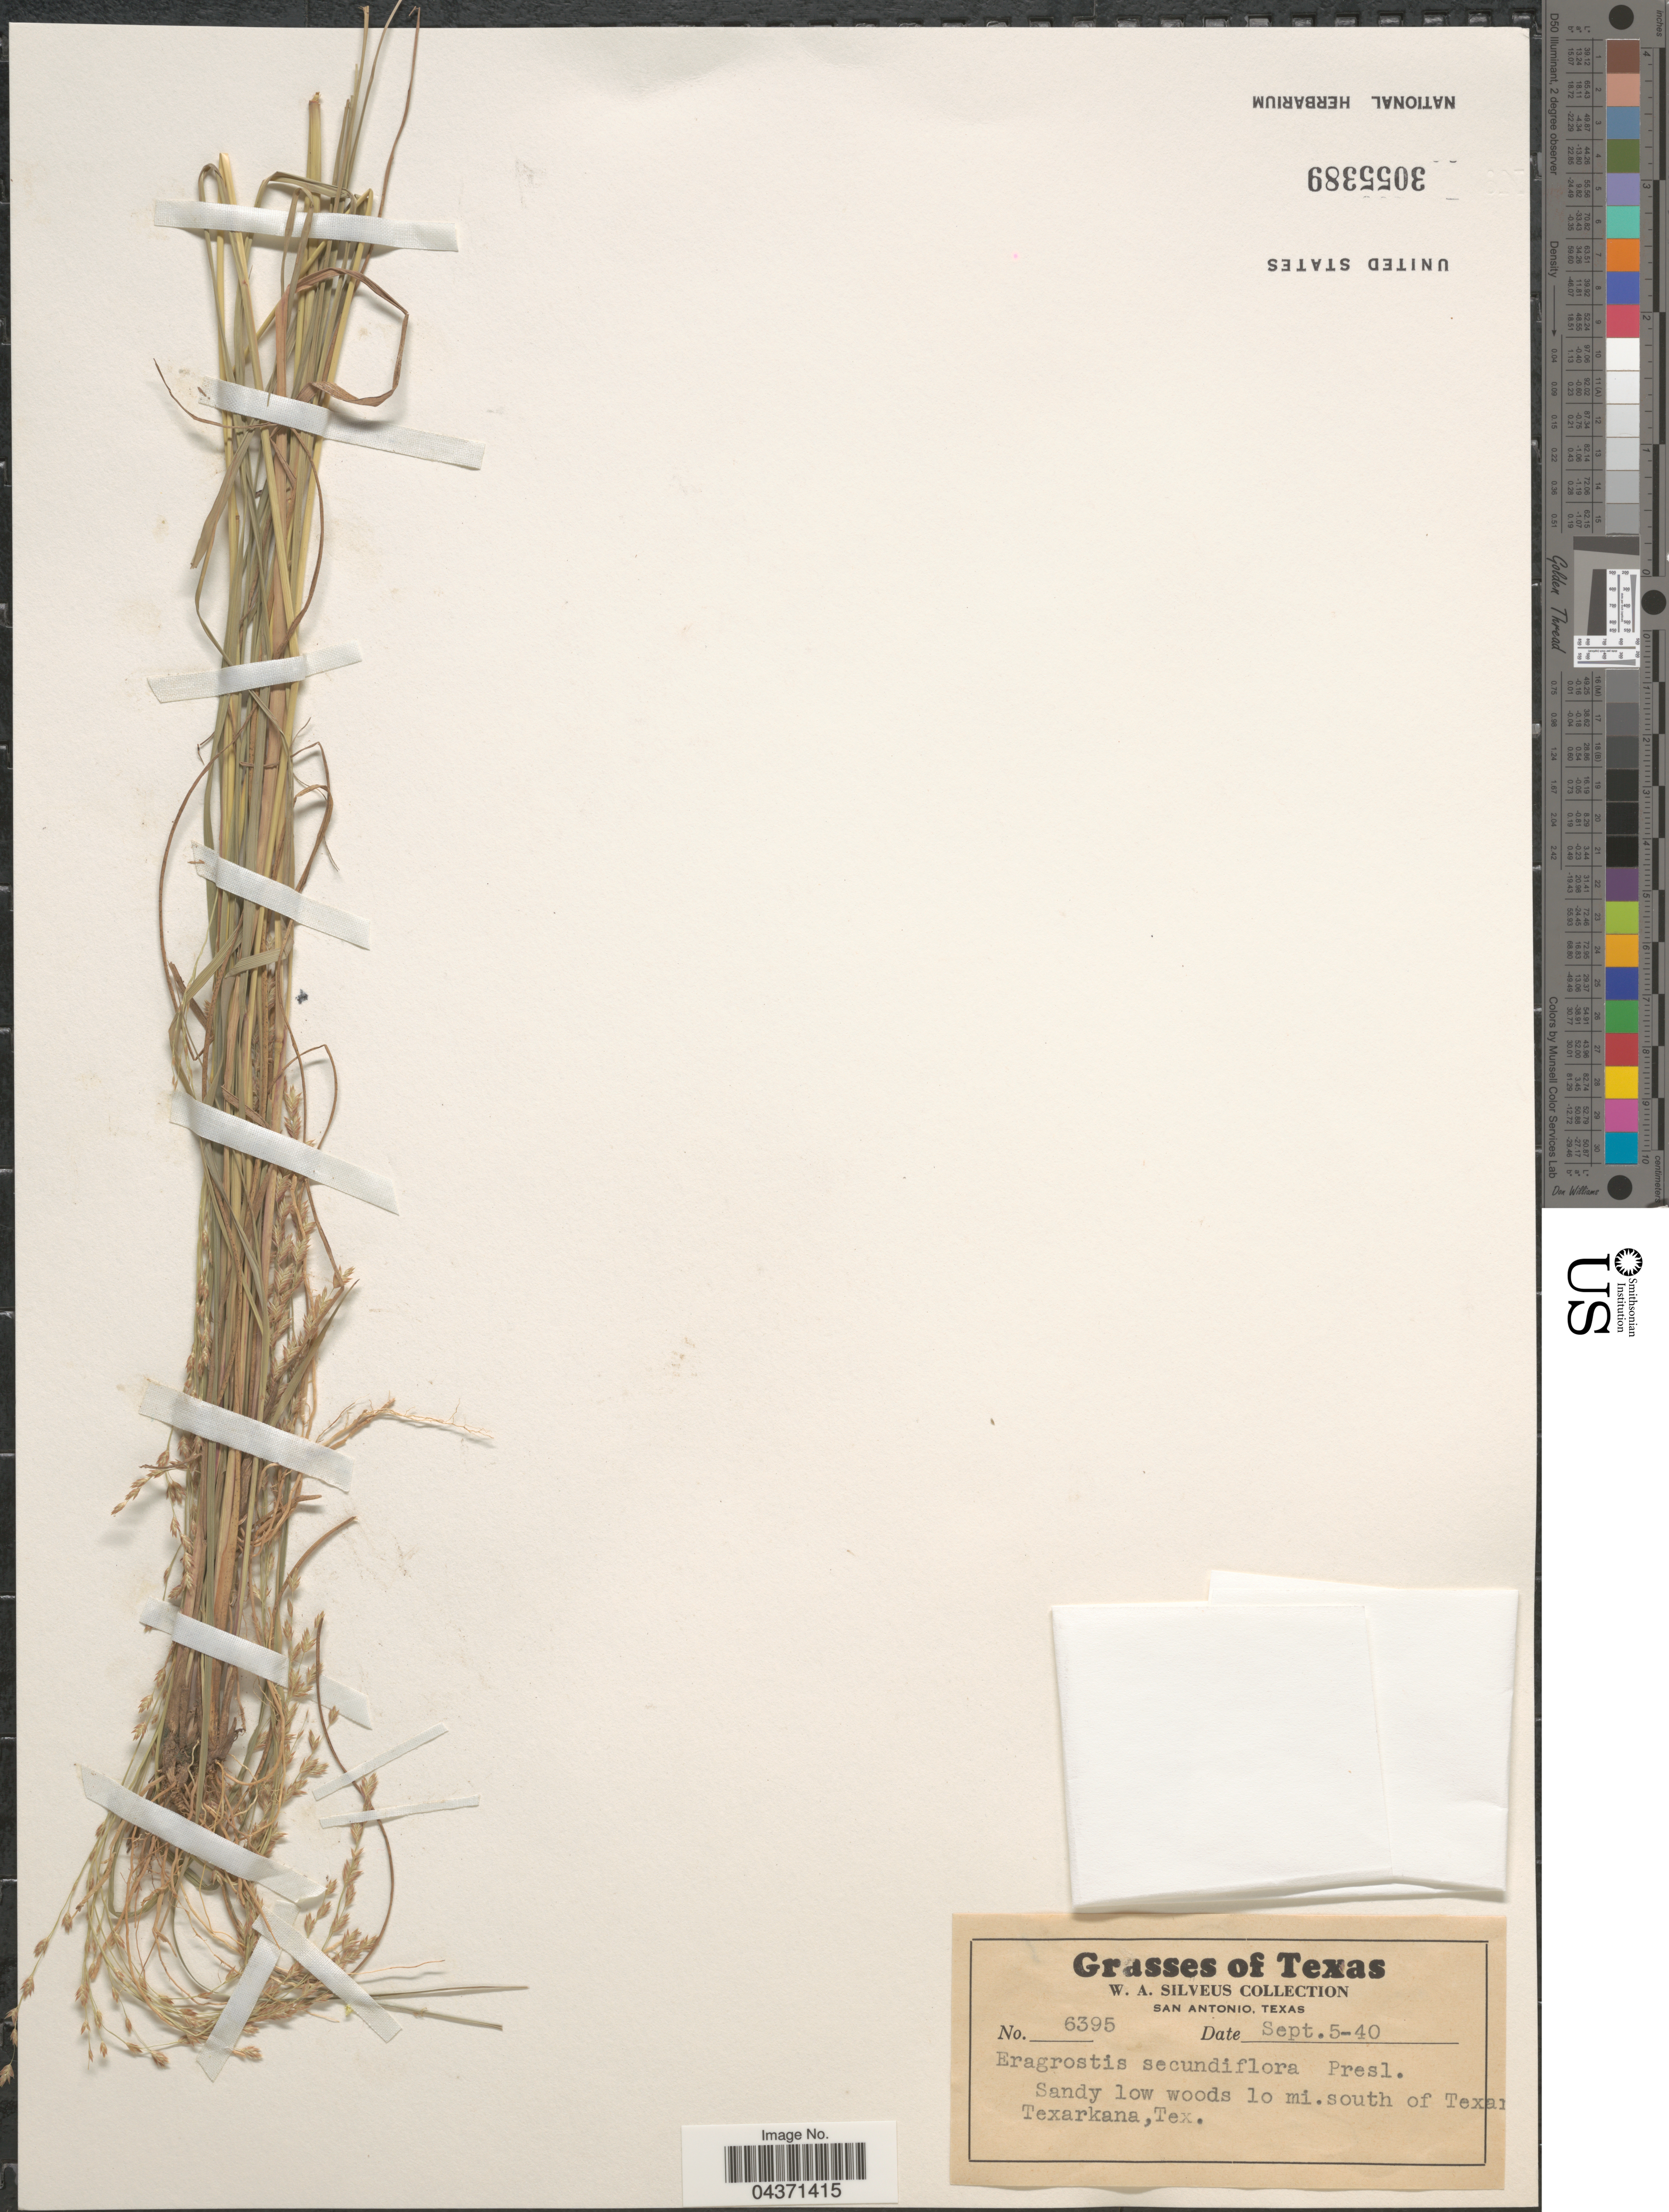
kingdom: Plantae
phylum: Tracheophyta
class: Liliopsida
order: Poales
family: Poaceae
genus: Eragrostis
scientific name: Eragrostis secundiflora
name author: J. Presl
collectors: W. Silveus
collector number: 6395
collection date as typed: Transcribed d/m/y: 5/9/40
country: United States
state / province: Texas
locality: Sandy low woods 10 mi. south of Texarkana.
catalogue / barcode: US 3055389